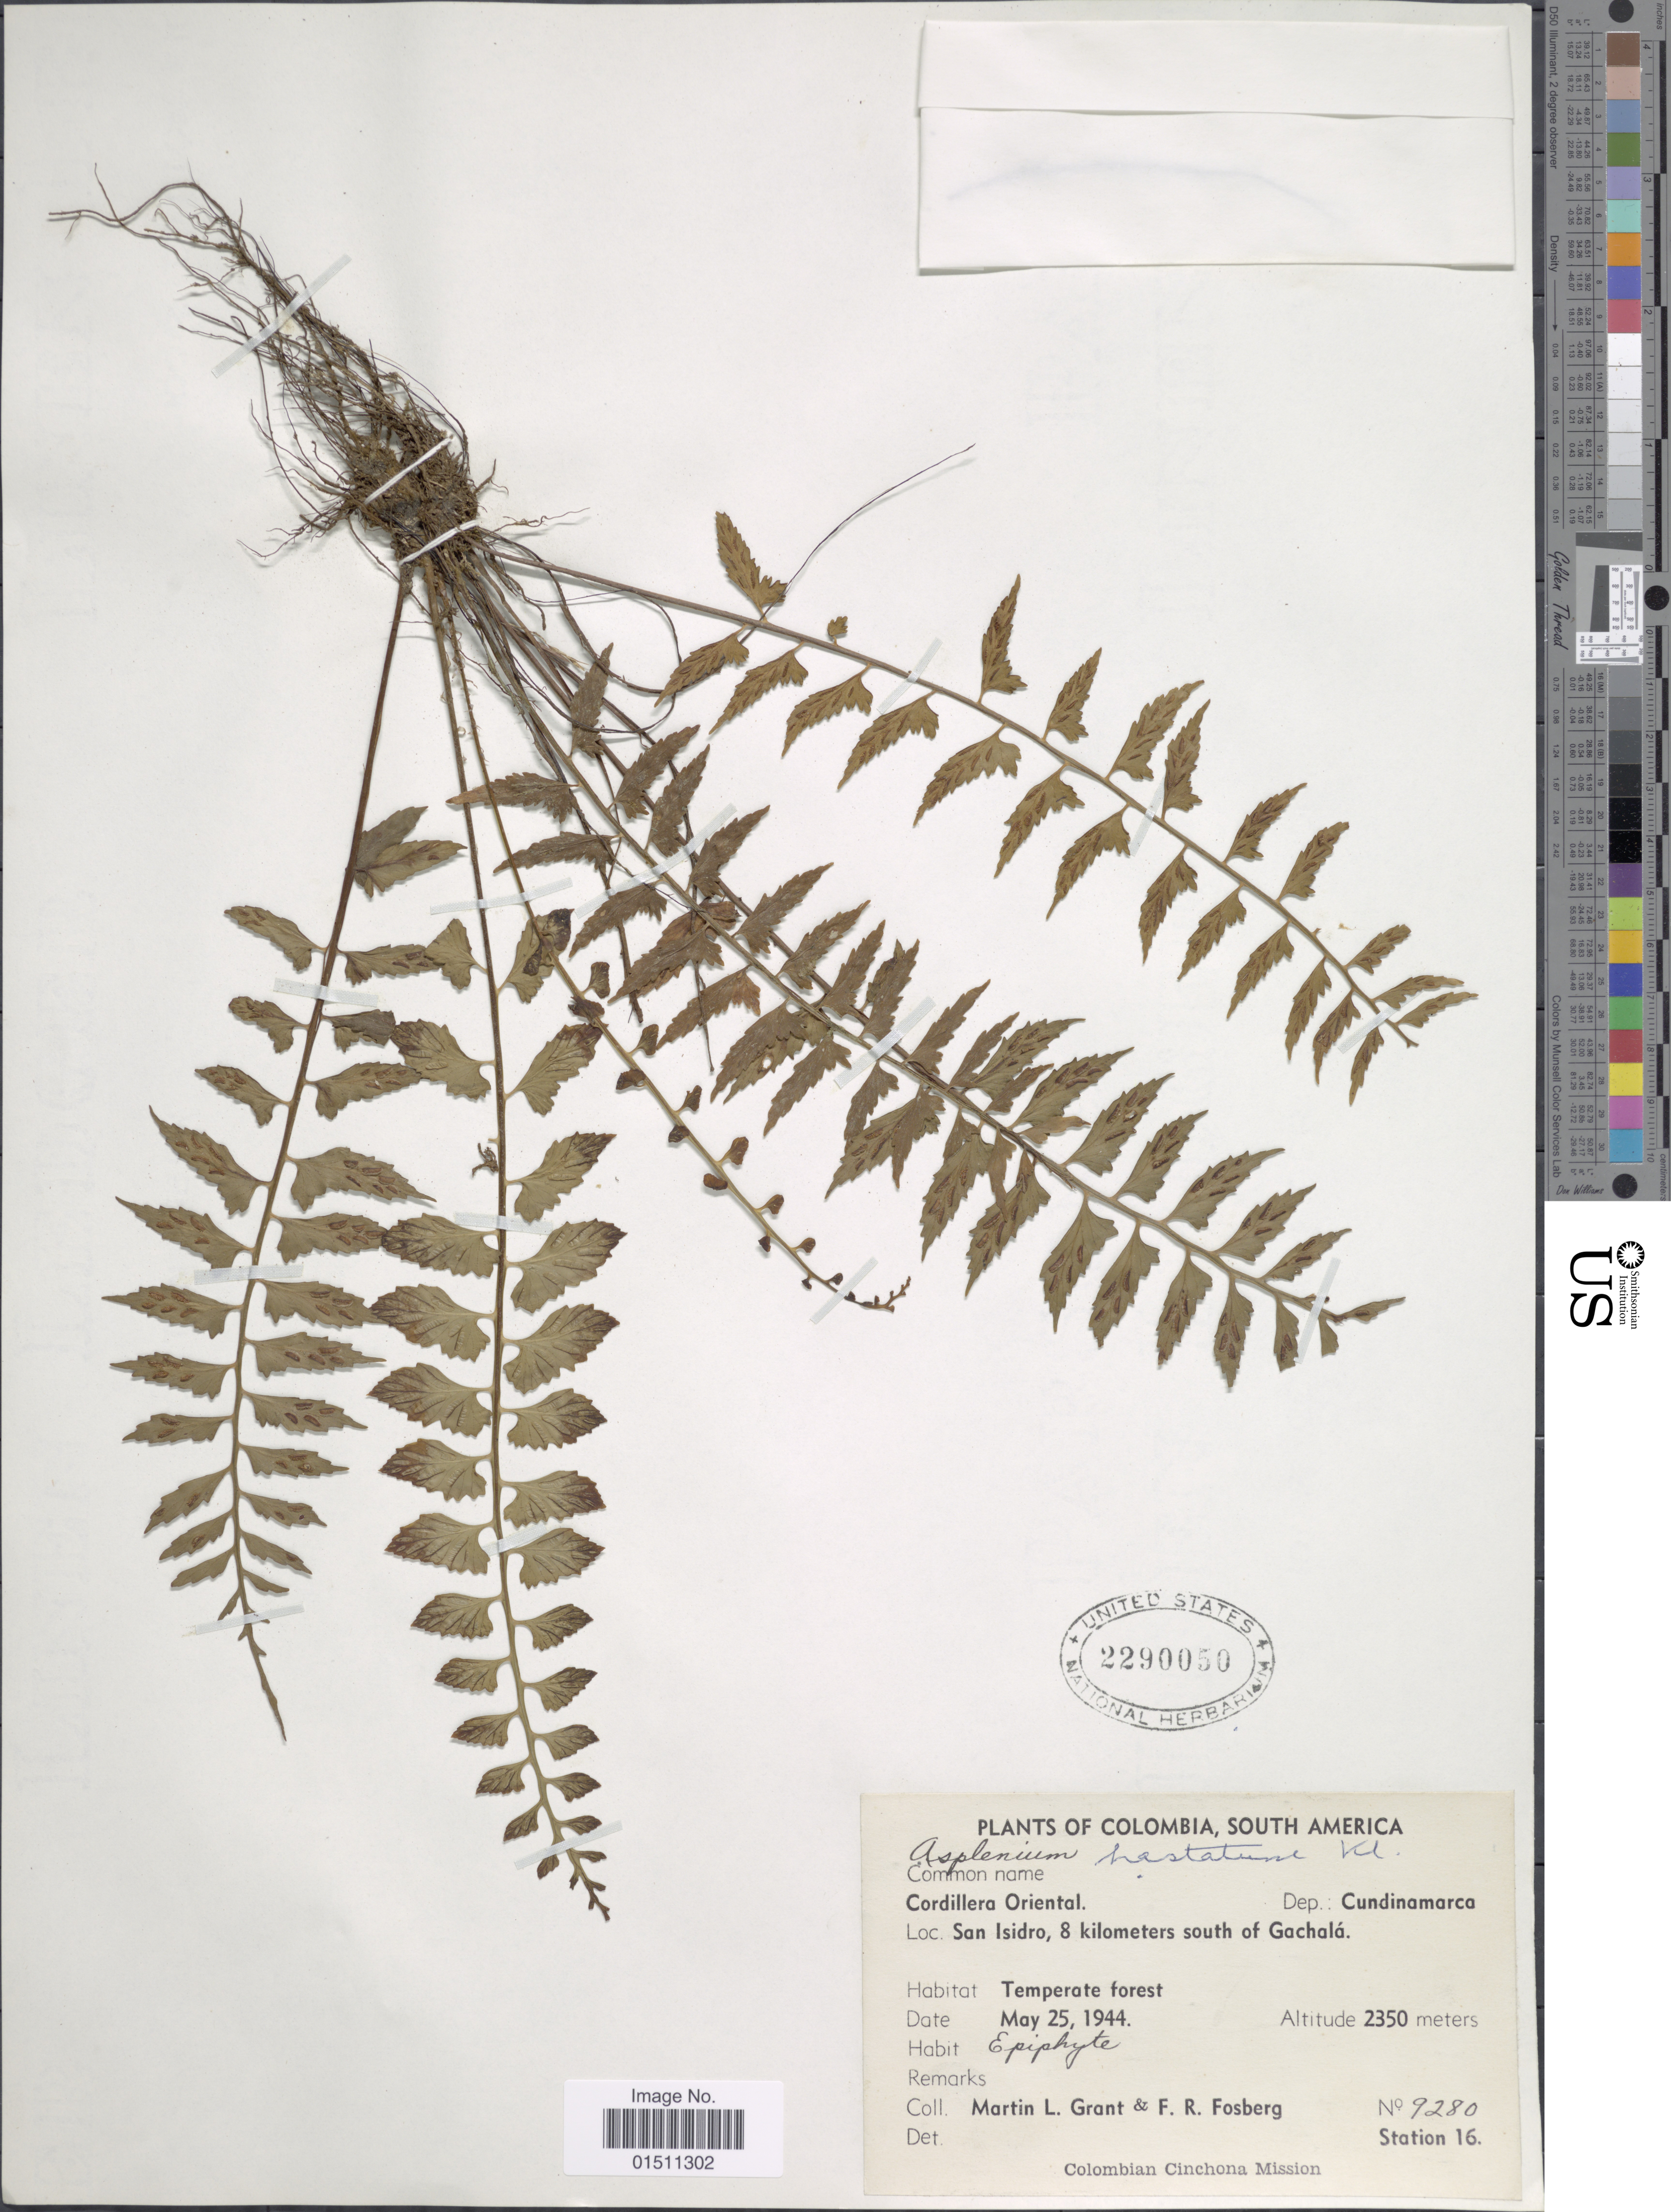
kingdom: Plantae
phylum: Tracheophyta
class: Polypodiopsida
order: Polypodiales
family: Aspleniaceae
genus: Asplenium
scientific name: Asplenium hastatum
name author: Klotzsch ex Kunze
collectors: M. L. Grant & F. R. Fosberg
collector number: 9280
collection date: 1944-05-25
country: Colombia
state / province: Cundinamarca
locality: Colombia, South America, Cordillera Oriental, Dep.: Cundinamarca, Loc.: San Isidoro, 8 kilometers south of Gachalá.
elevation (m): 2350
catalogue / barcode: US 2290050